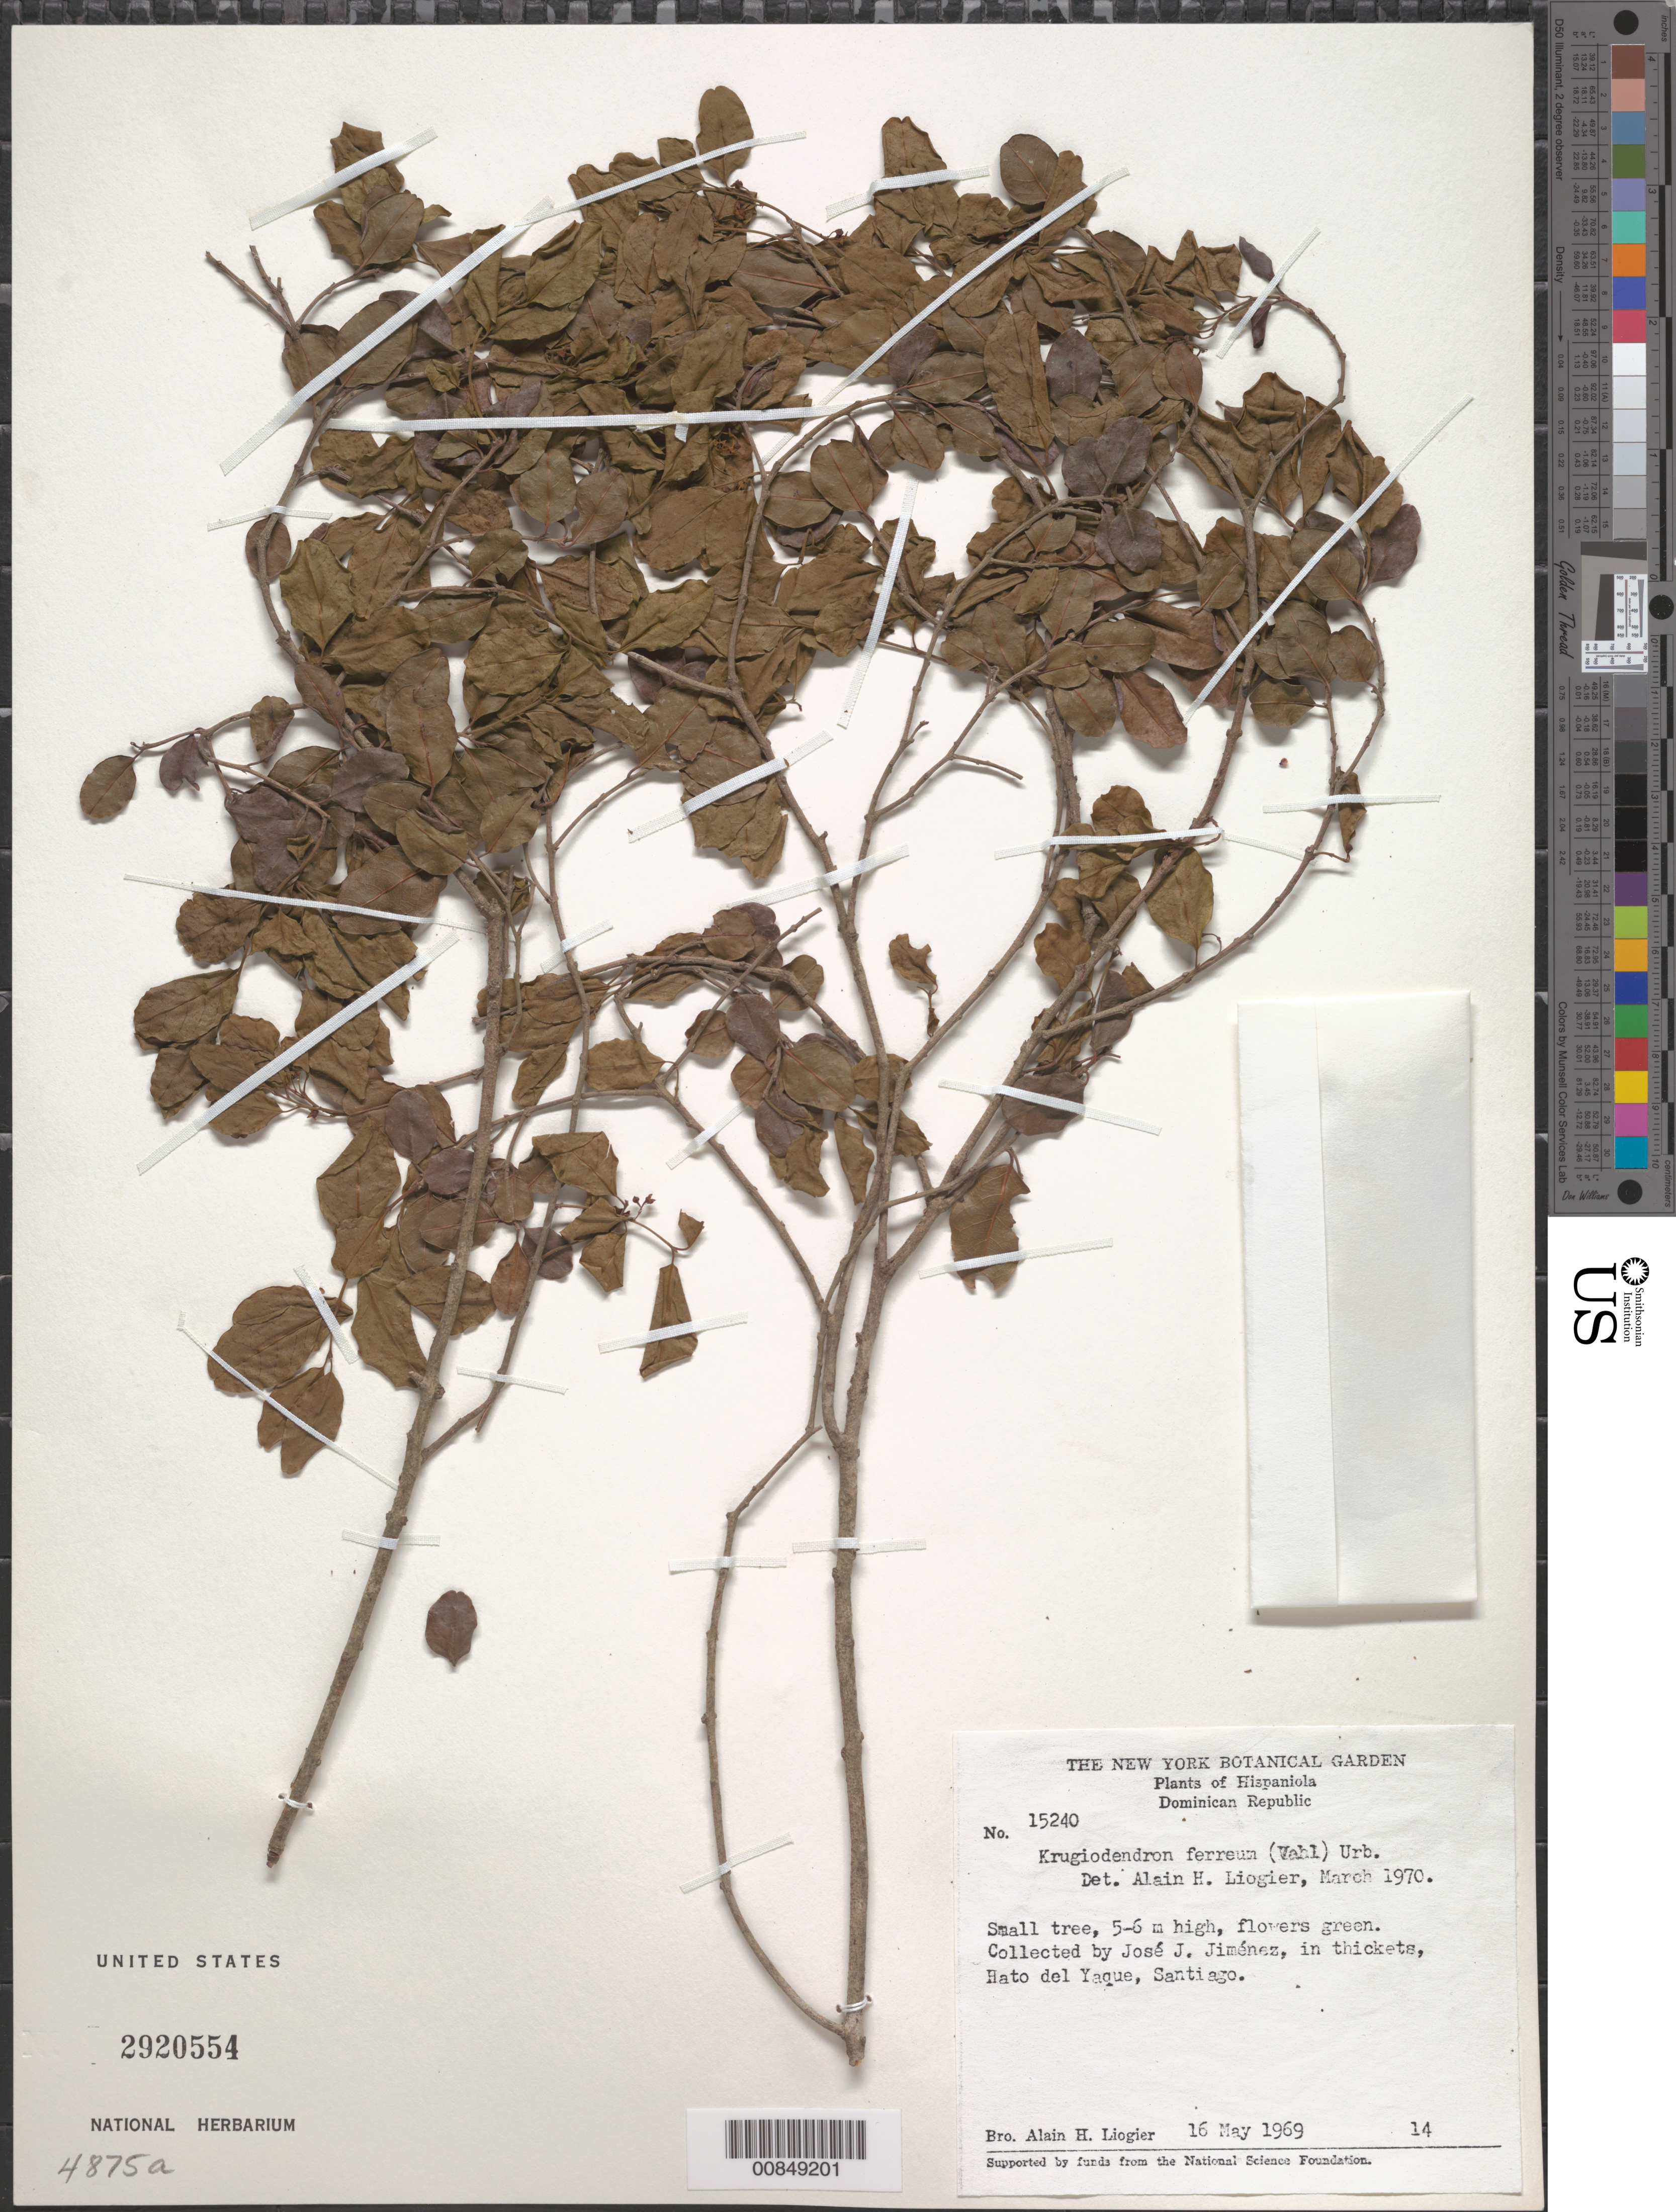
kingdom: Plantae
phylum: Tracheophyta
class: Magnoliopsida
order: Rosales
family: Rhamnaceae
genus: Krugiodendron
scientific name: Krugiodendron ferreum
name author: (Vahl) Urb.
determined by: Liogier, Alain H.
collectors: J. J. Jiménez Almonte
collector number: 15240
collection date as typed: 16 May 1969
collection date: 1969-05-16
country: Dominican Republic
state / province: Santiago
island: Hispaniola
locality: Hato del Yaque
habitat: In thickets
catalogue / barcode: US 2920554